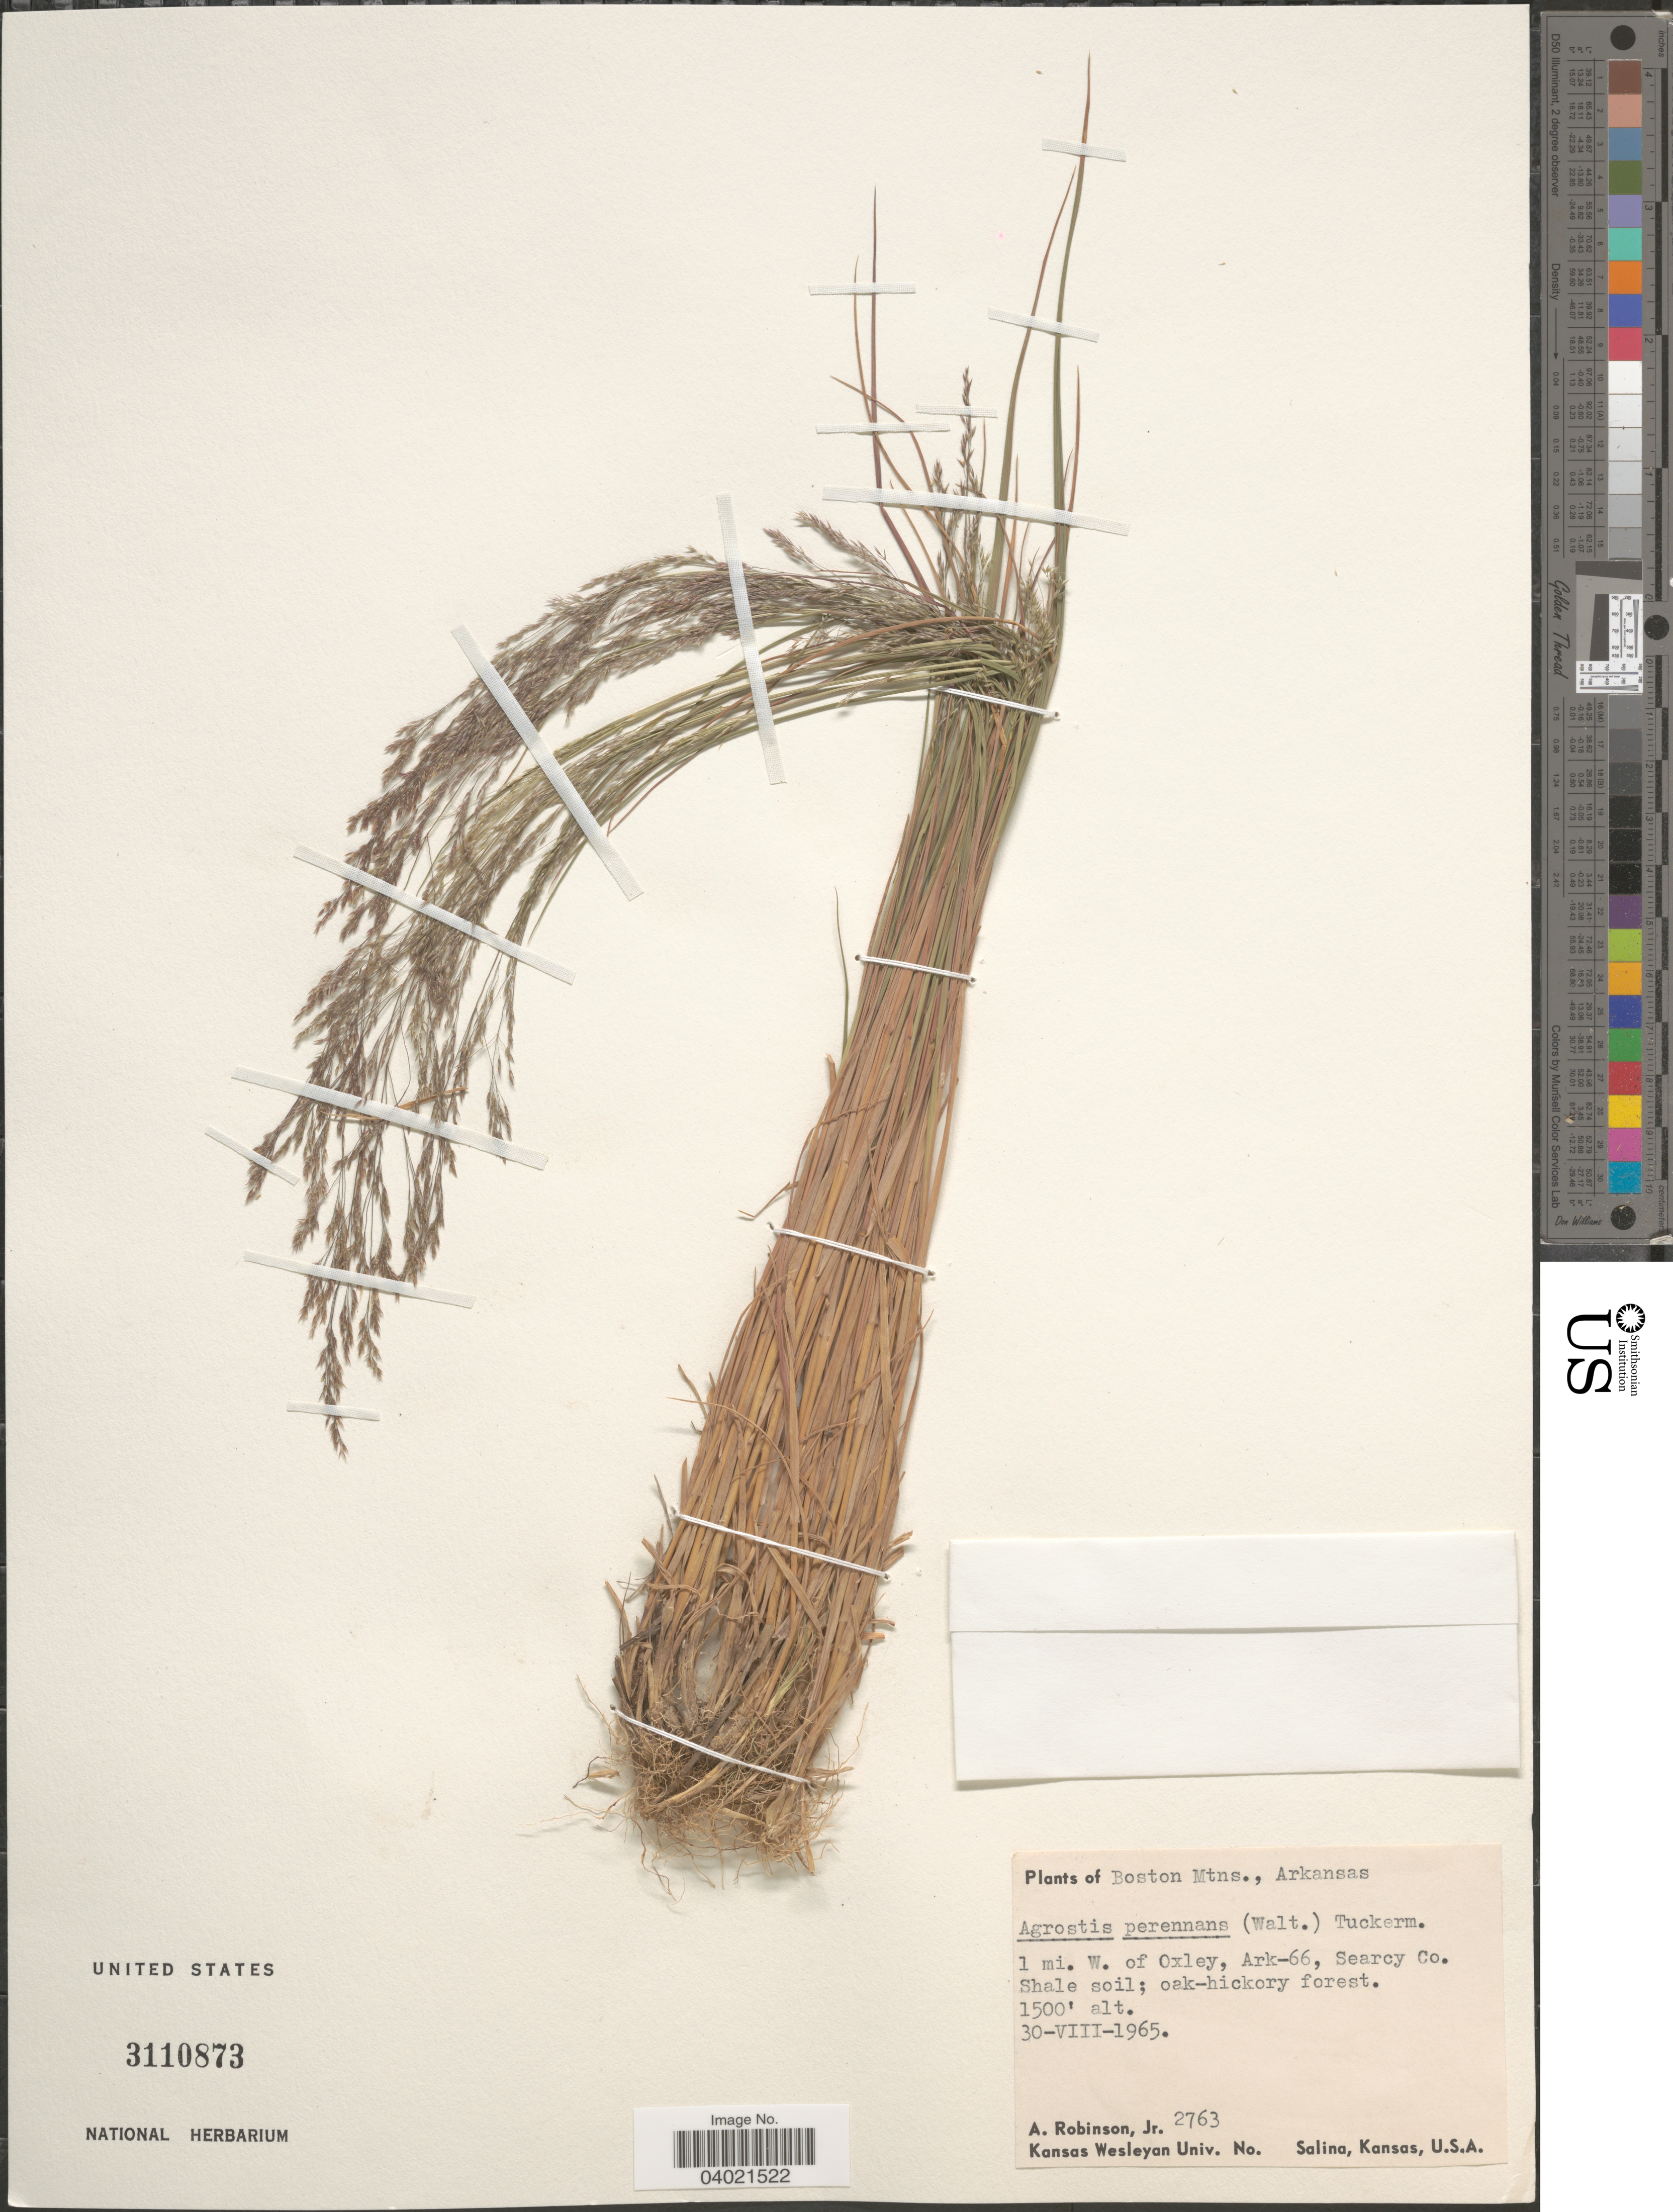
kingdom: Plantae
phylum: Tracheophyta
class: Liliopsida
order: Poales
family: Poaceae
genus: Agrostis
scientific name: Agrostis perennans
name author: (Walter) Tuck.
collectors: A. Robinson Jr.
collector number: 2763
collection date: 1965-08-30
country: United States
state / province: Arkansas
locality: Boston Mtns. 1 mi. W. of Oxley, Ark-66, Searcy Co. Shale soil; oak-hickory forest.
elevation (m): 457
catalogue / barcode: US 3110873